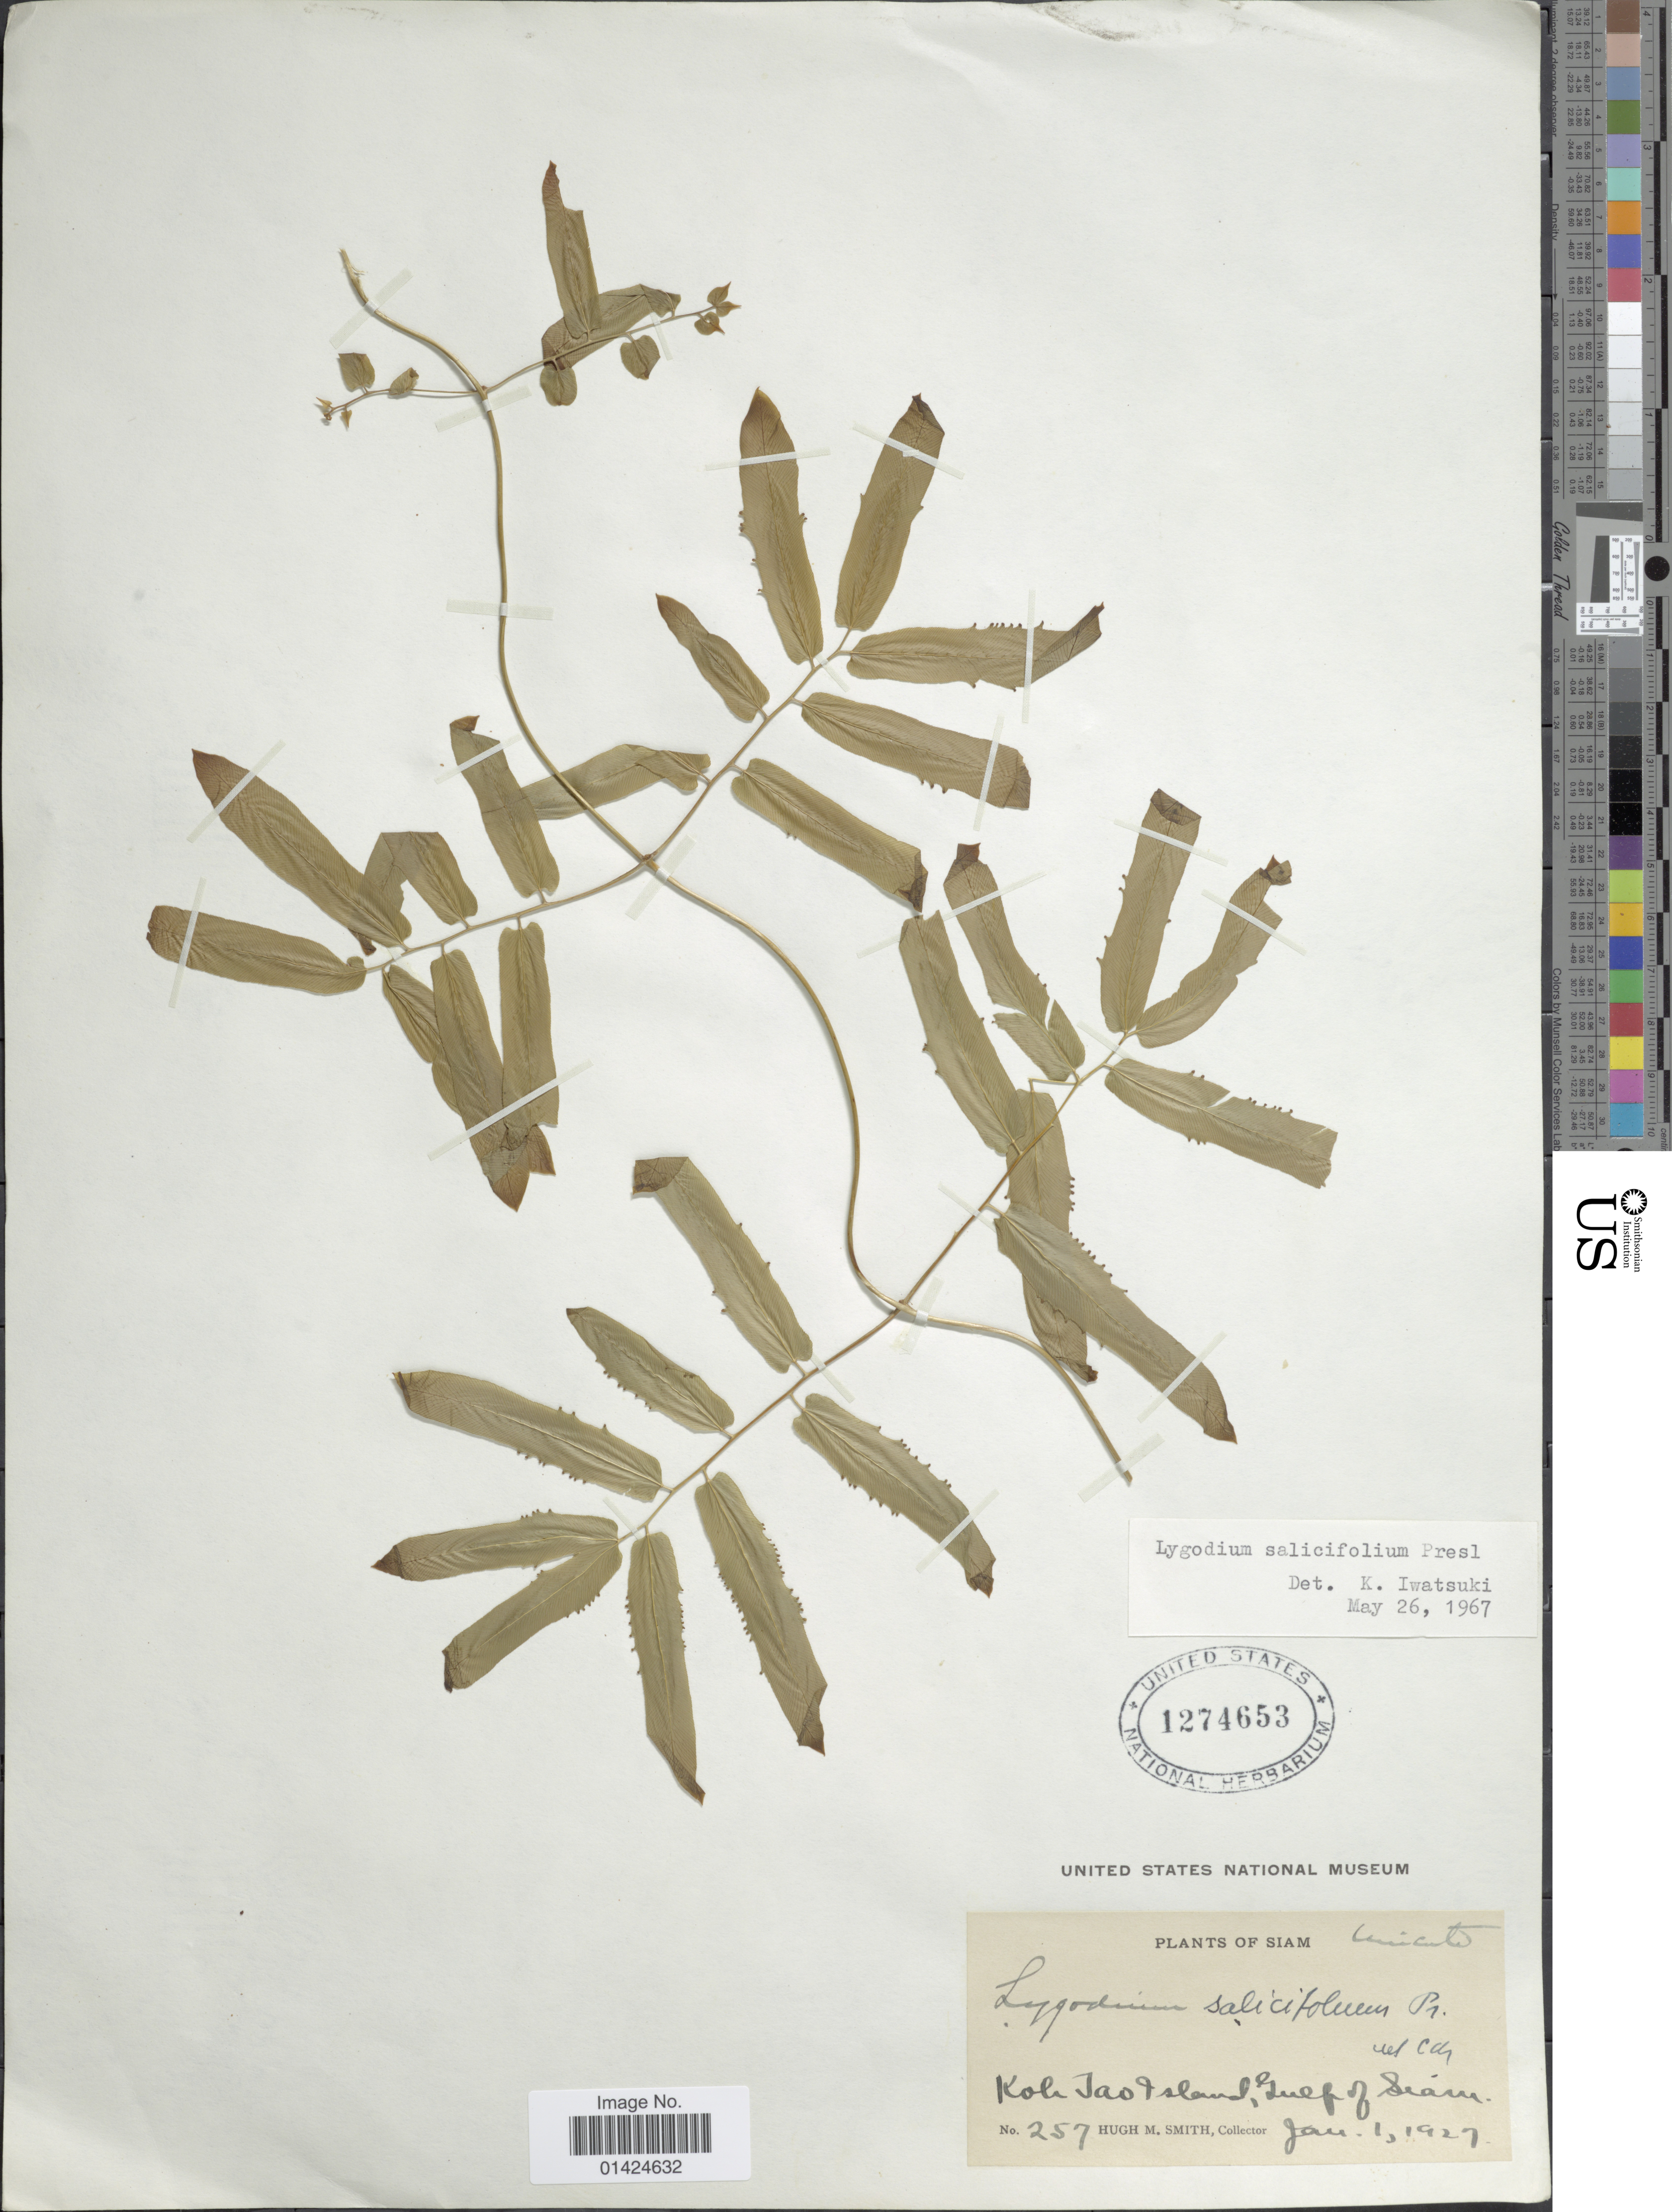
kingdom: Plantae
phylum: Tracheophyta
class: Polypodiopsida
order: Schizaeales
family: Lygodiaceae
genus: Lygodium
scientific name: Lygodium sailcifolium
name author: C. Presl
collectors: H. M. Smith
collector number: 257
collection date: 1927-01-01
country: Thailand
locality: Koh Jao Island, Gulf of Siam.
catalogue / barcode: US 1274653